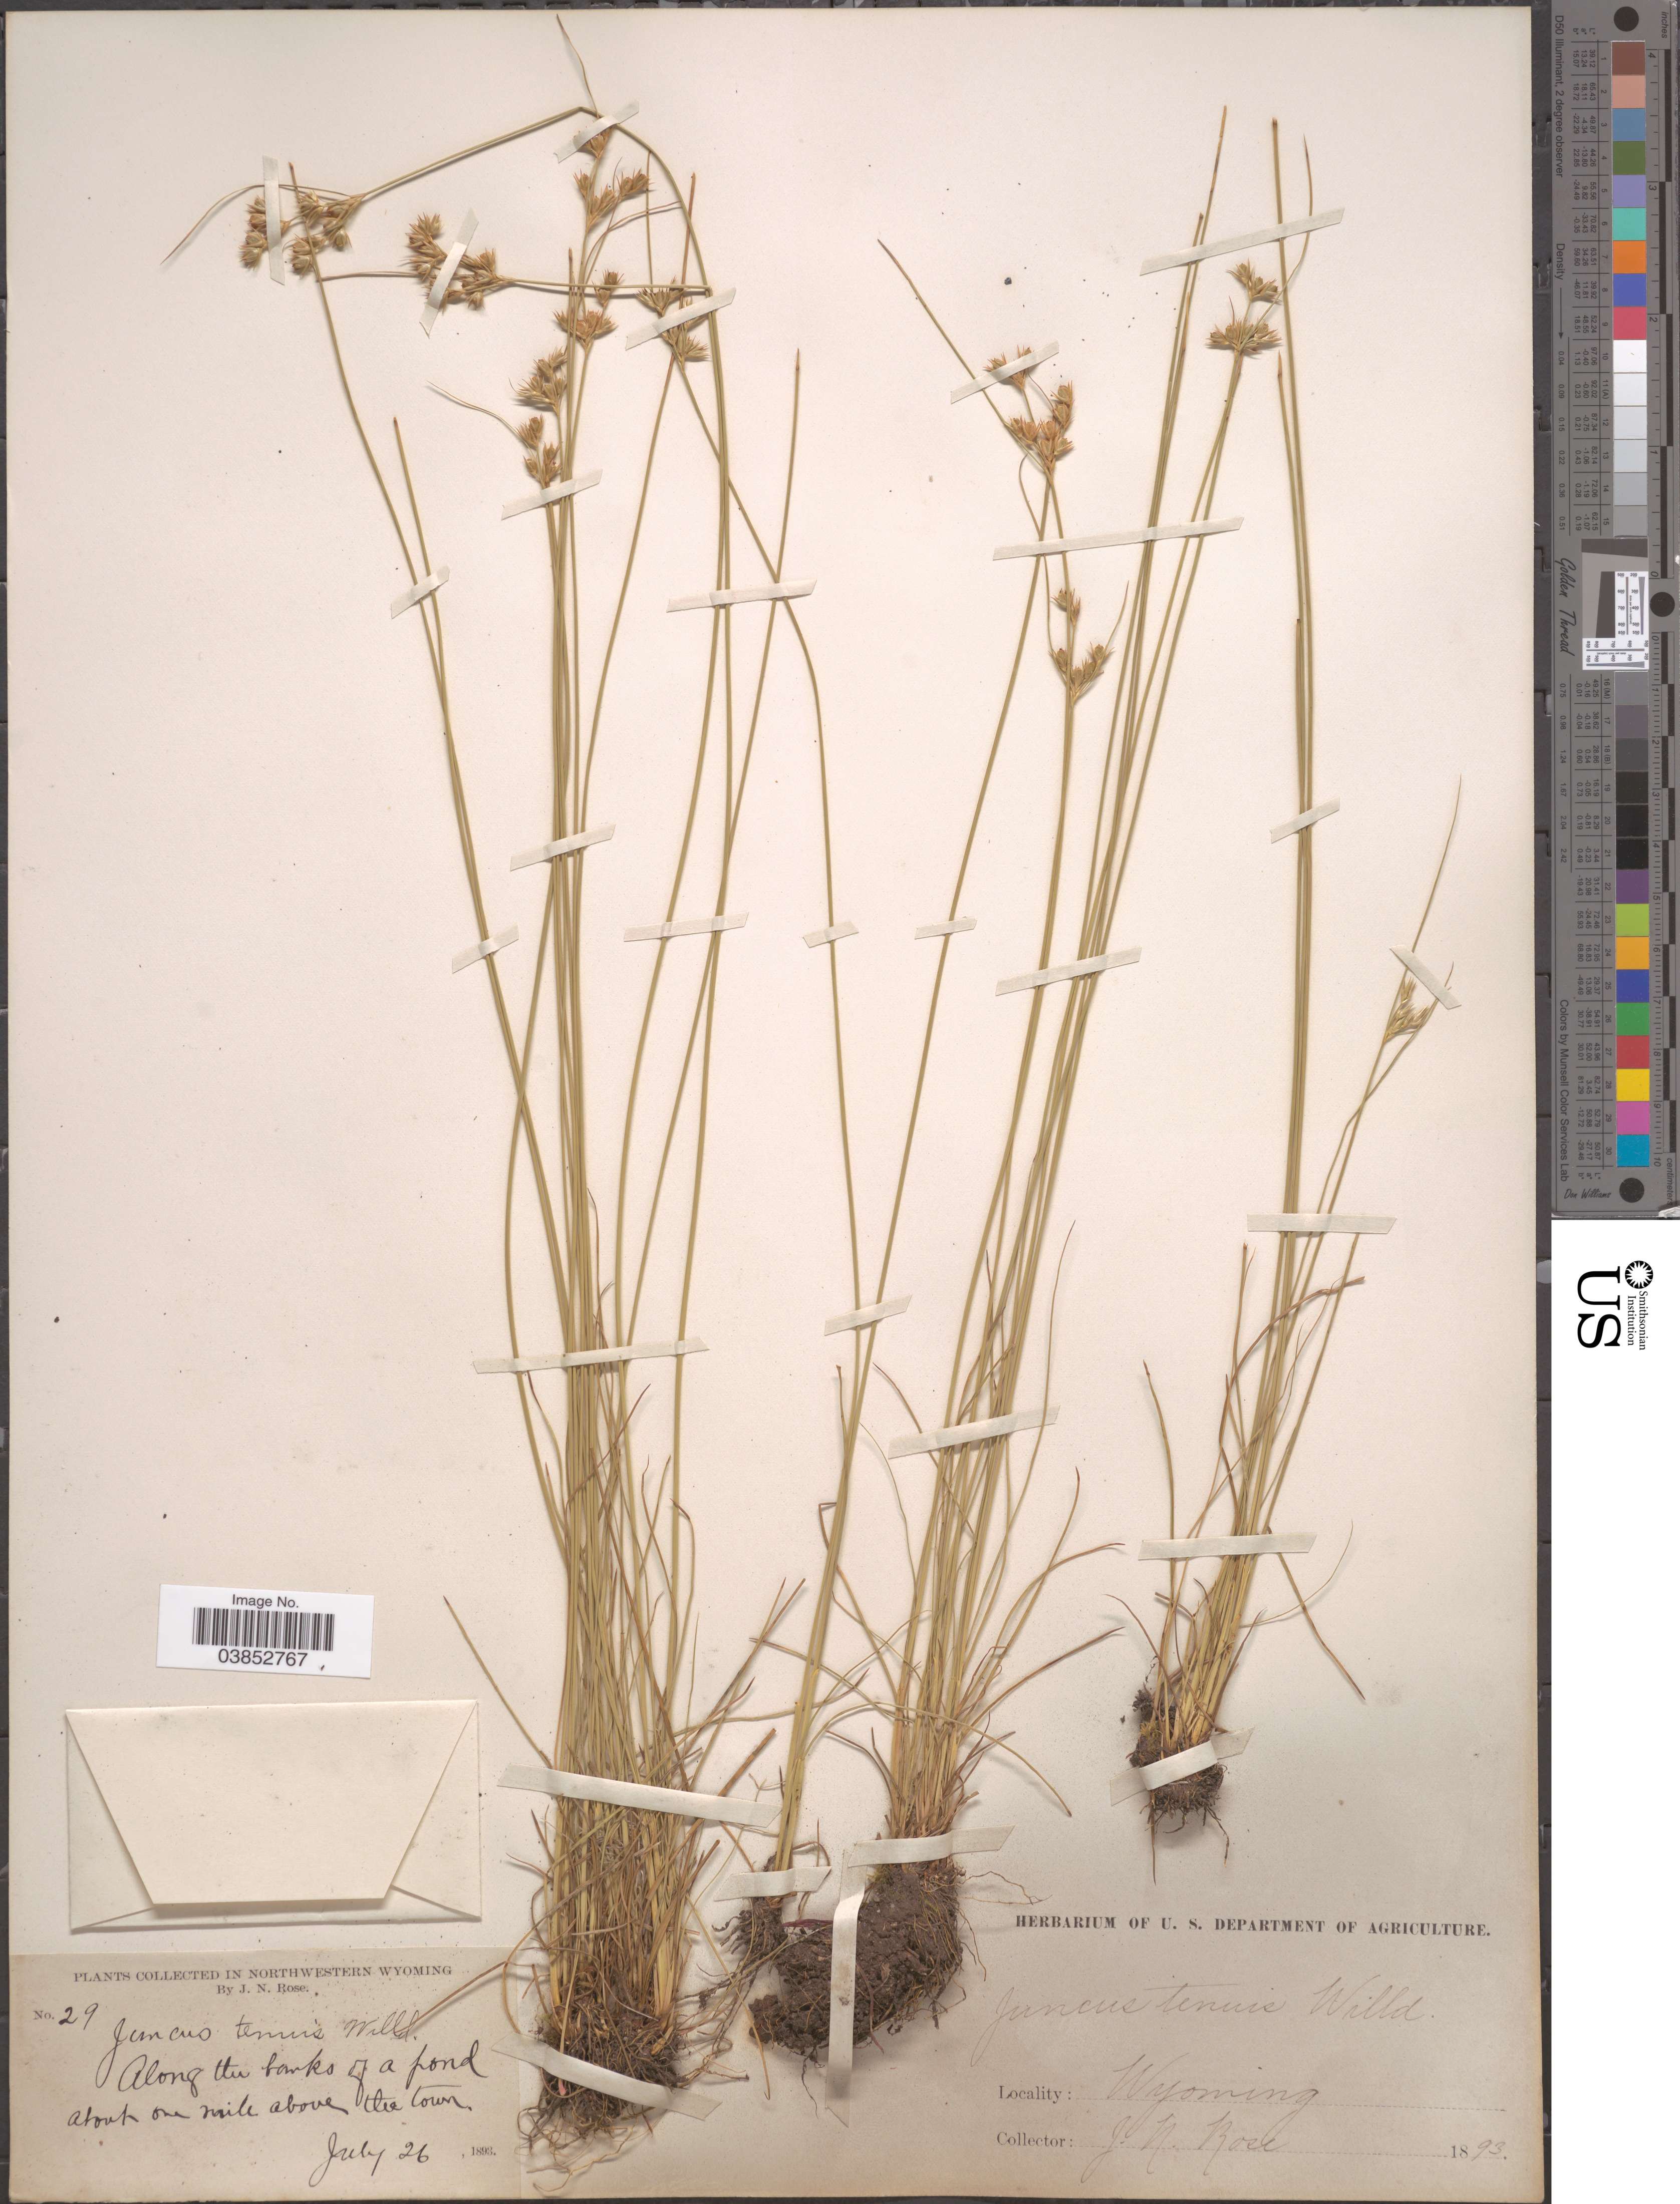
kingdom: Plantae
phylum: Tracheophyta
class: Liliopsida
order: Poales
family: Juncaceae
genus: Juncus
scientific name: Juncus dudleyi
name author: Wiegand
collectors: J. N. Rose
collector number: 29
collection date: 1893-07-26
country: United States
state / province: Wyoming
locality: In Northwestern Wyoming. Along the banks of a pond about one mile above the town.